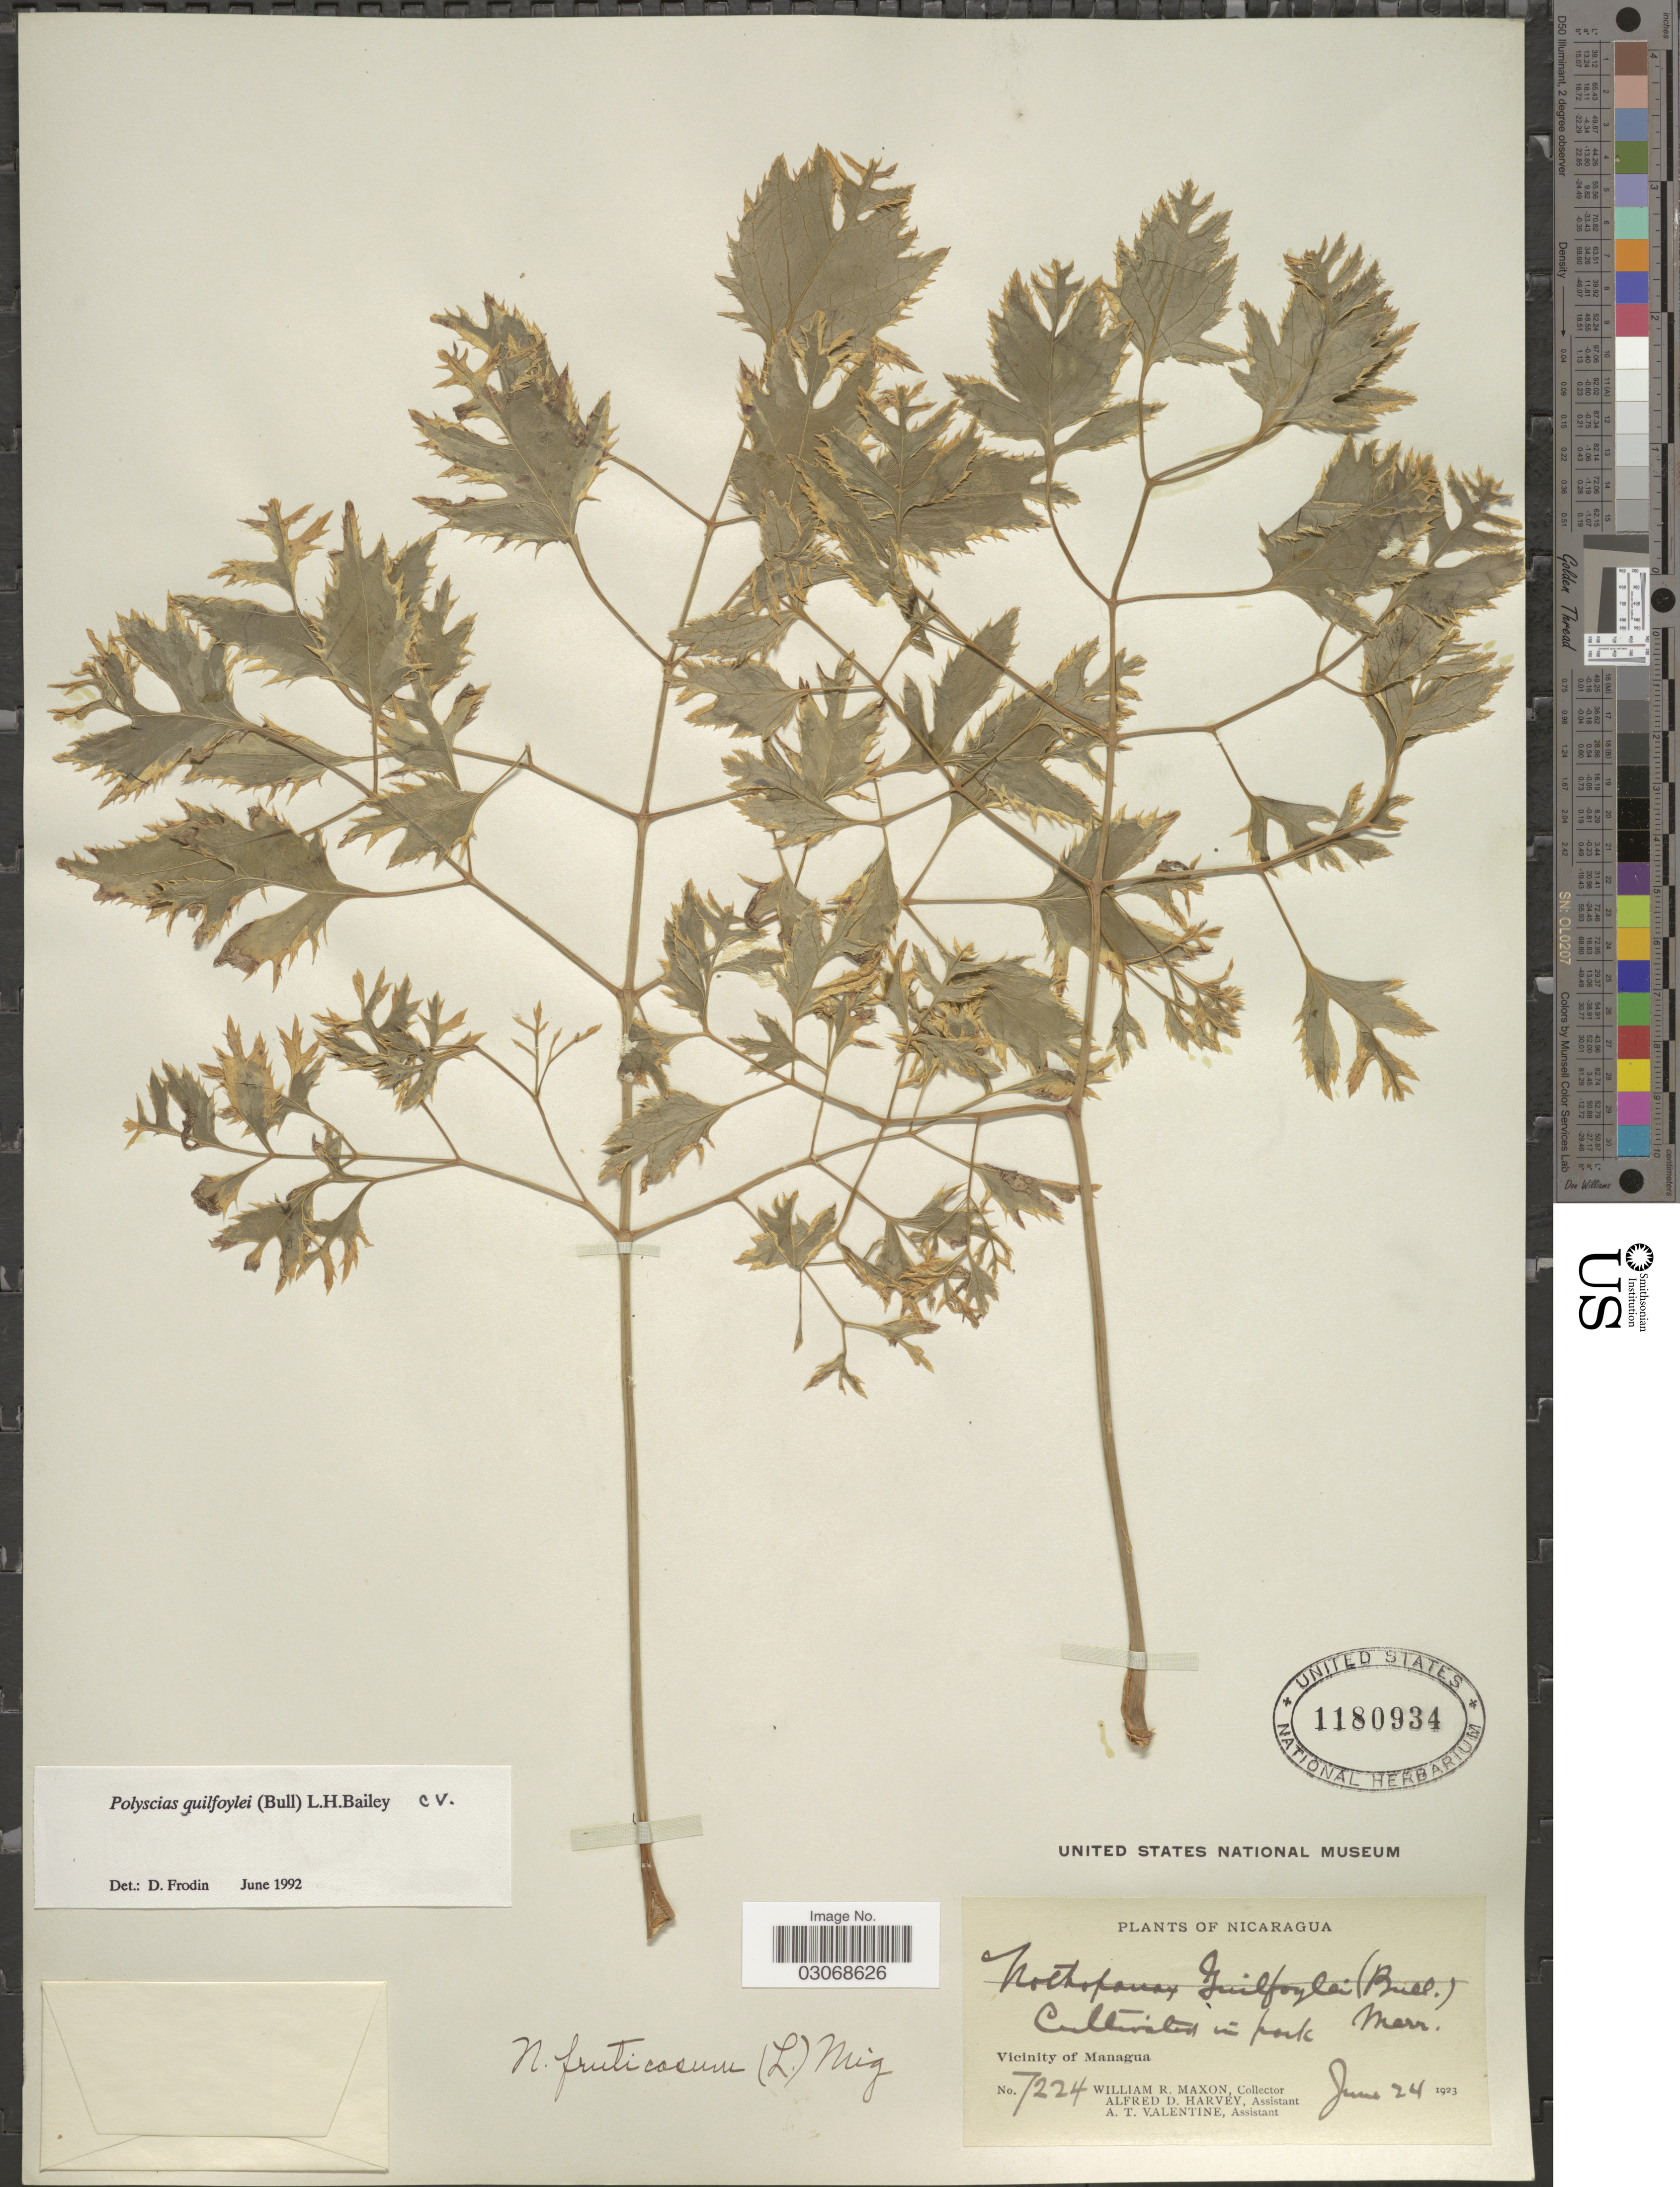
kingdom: Plantae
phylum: Tracheophyta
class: Magnoliopsida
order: Apiales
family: Araliaceae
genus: Polyscias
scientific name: Polyscias guilfoylei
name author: (W. Bull) L.H. Bailey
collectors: W. R. Maxon, A. D. Harvey & A. Valentine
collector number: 7224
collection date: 1923-06-24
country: Nicaragua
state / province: Managua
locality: Cultivated in park, Vicinity of Managua.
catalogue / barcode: US 1180934